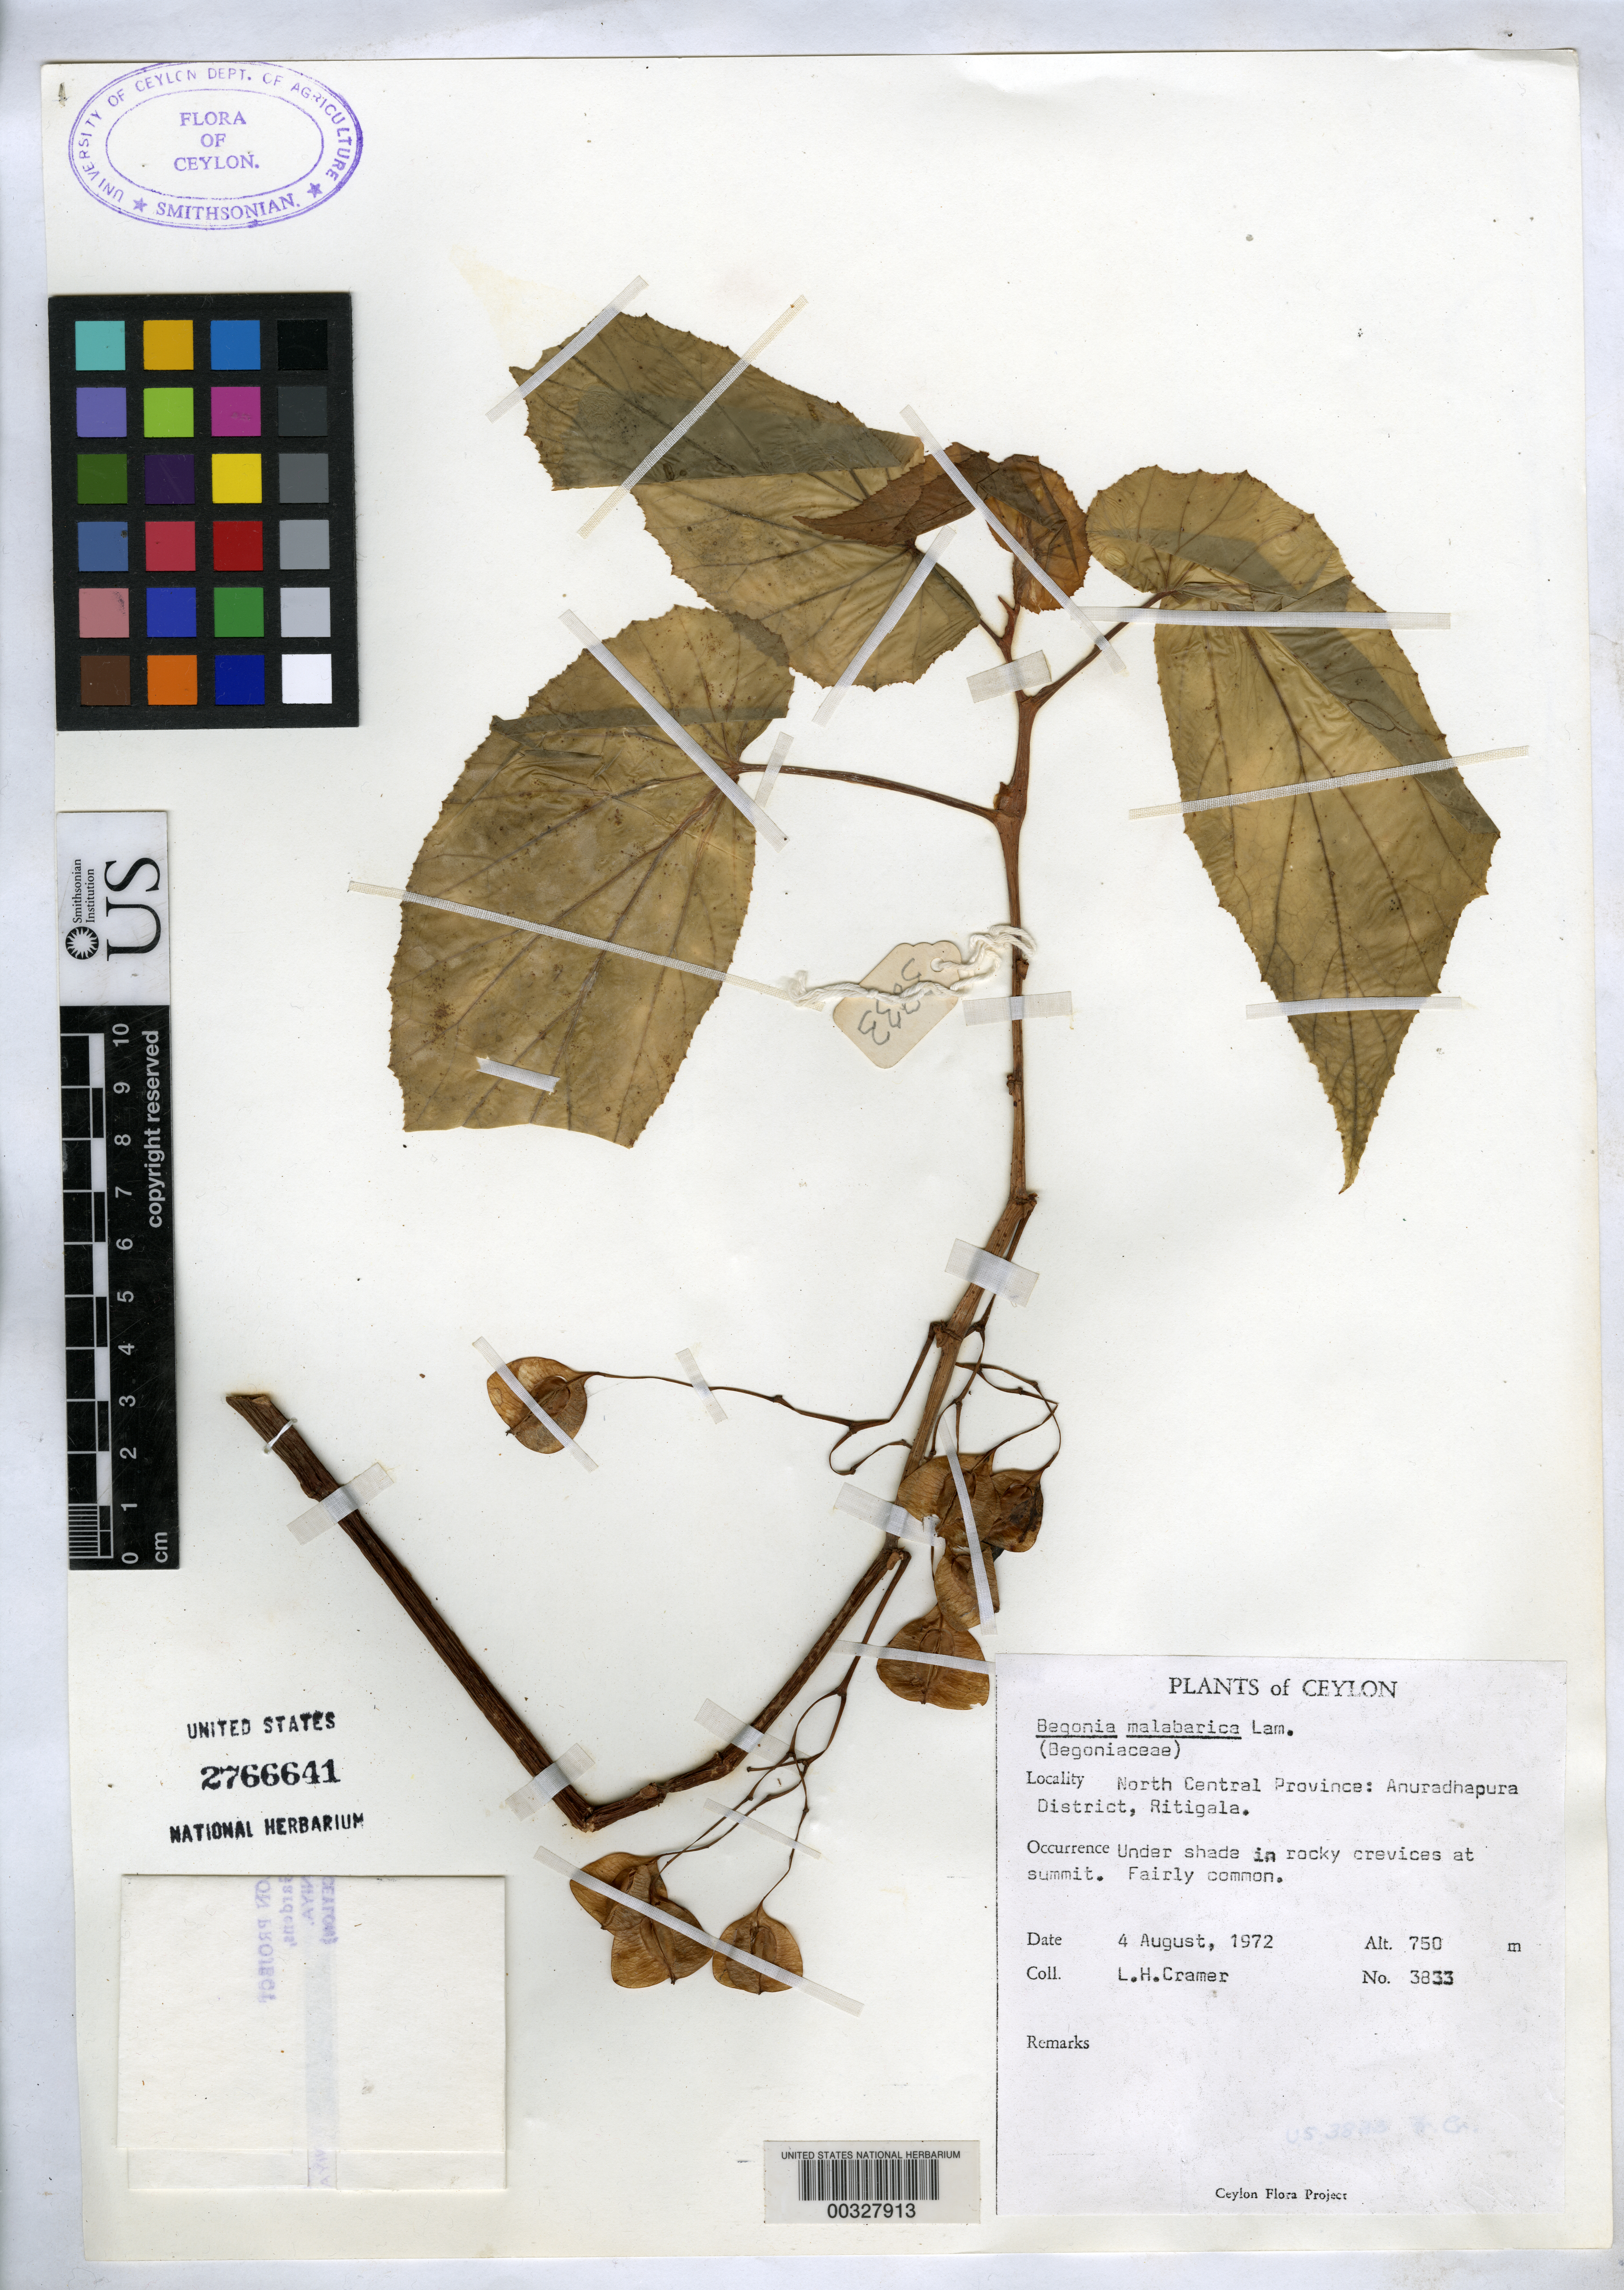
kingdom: Plantae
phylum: Tracheophyta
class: Magnoliopsida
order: Cucurbitales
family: Begoniaceae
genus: Begonia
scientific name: Begonia malabarica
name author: Lam.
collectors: L. H. Cramer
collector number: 3833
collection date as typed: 04 Aug 1972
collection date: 1972-08-04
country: Sri Lanka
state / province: North Central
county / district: Anuradapura Dist.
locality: Ritigala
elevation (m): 750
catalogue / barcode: US 2766641